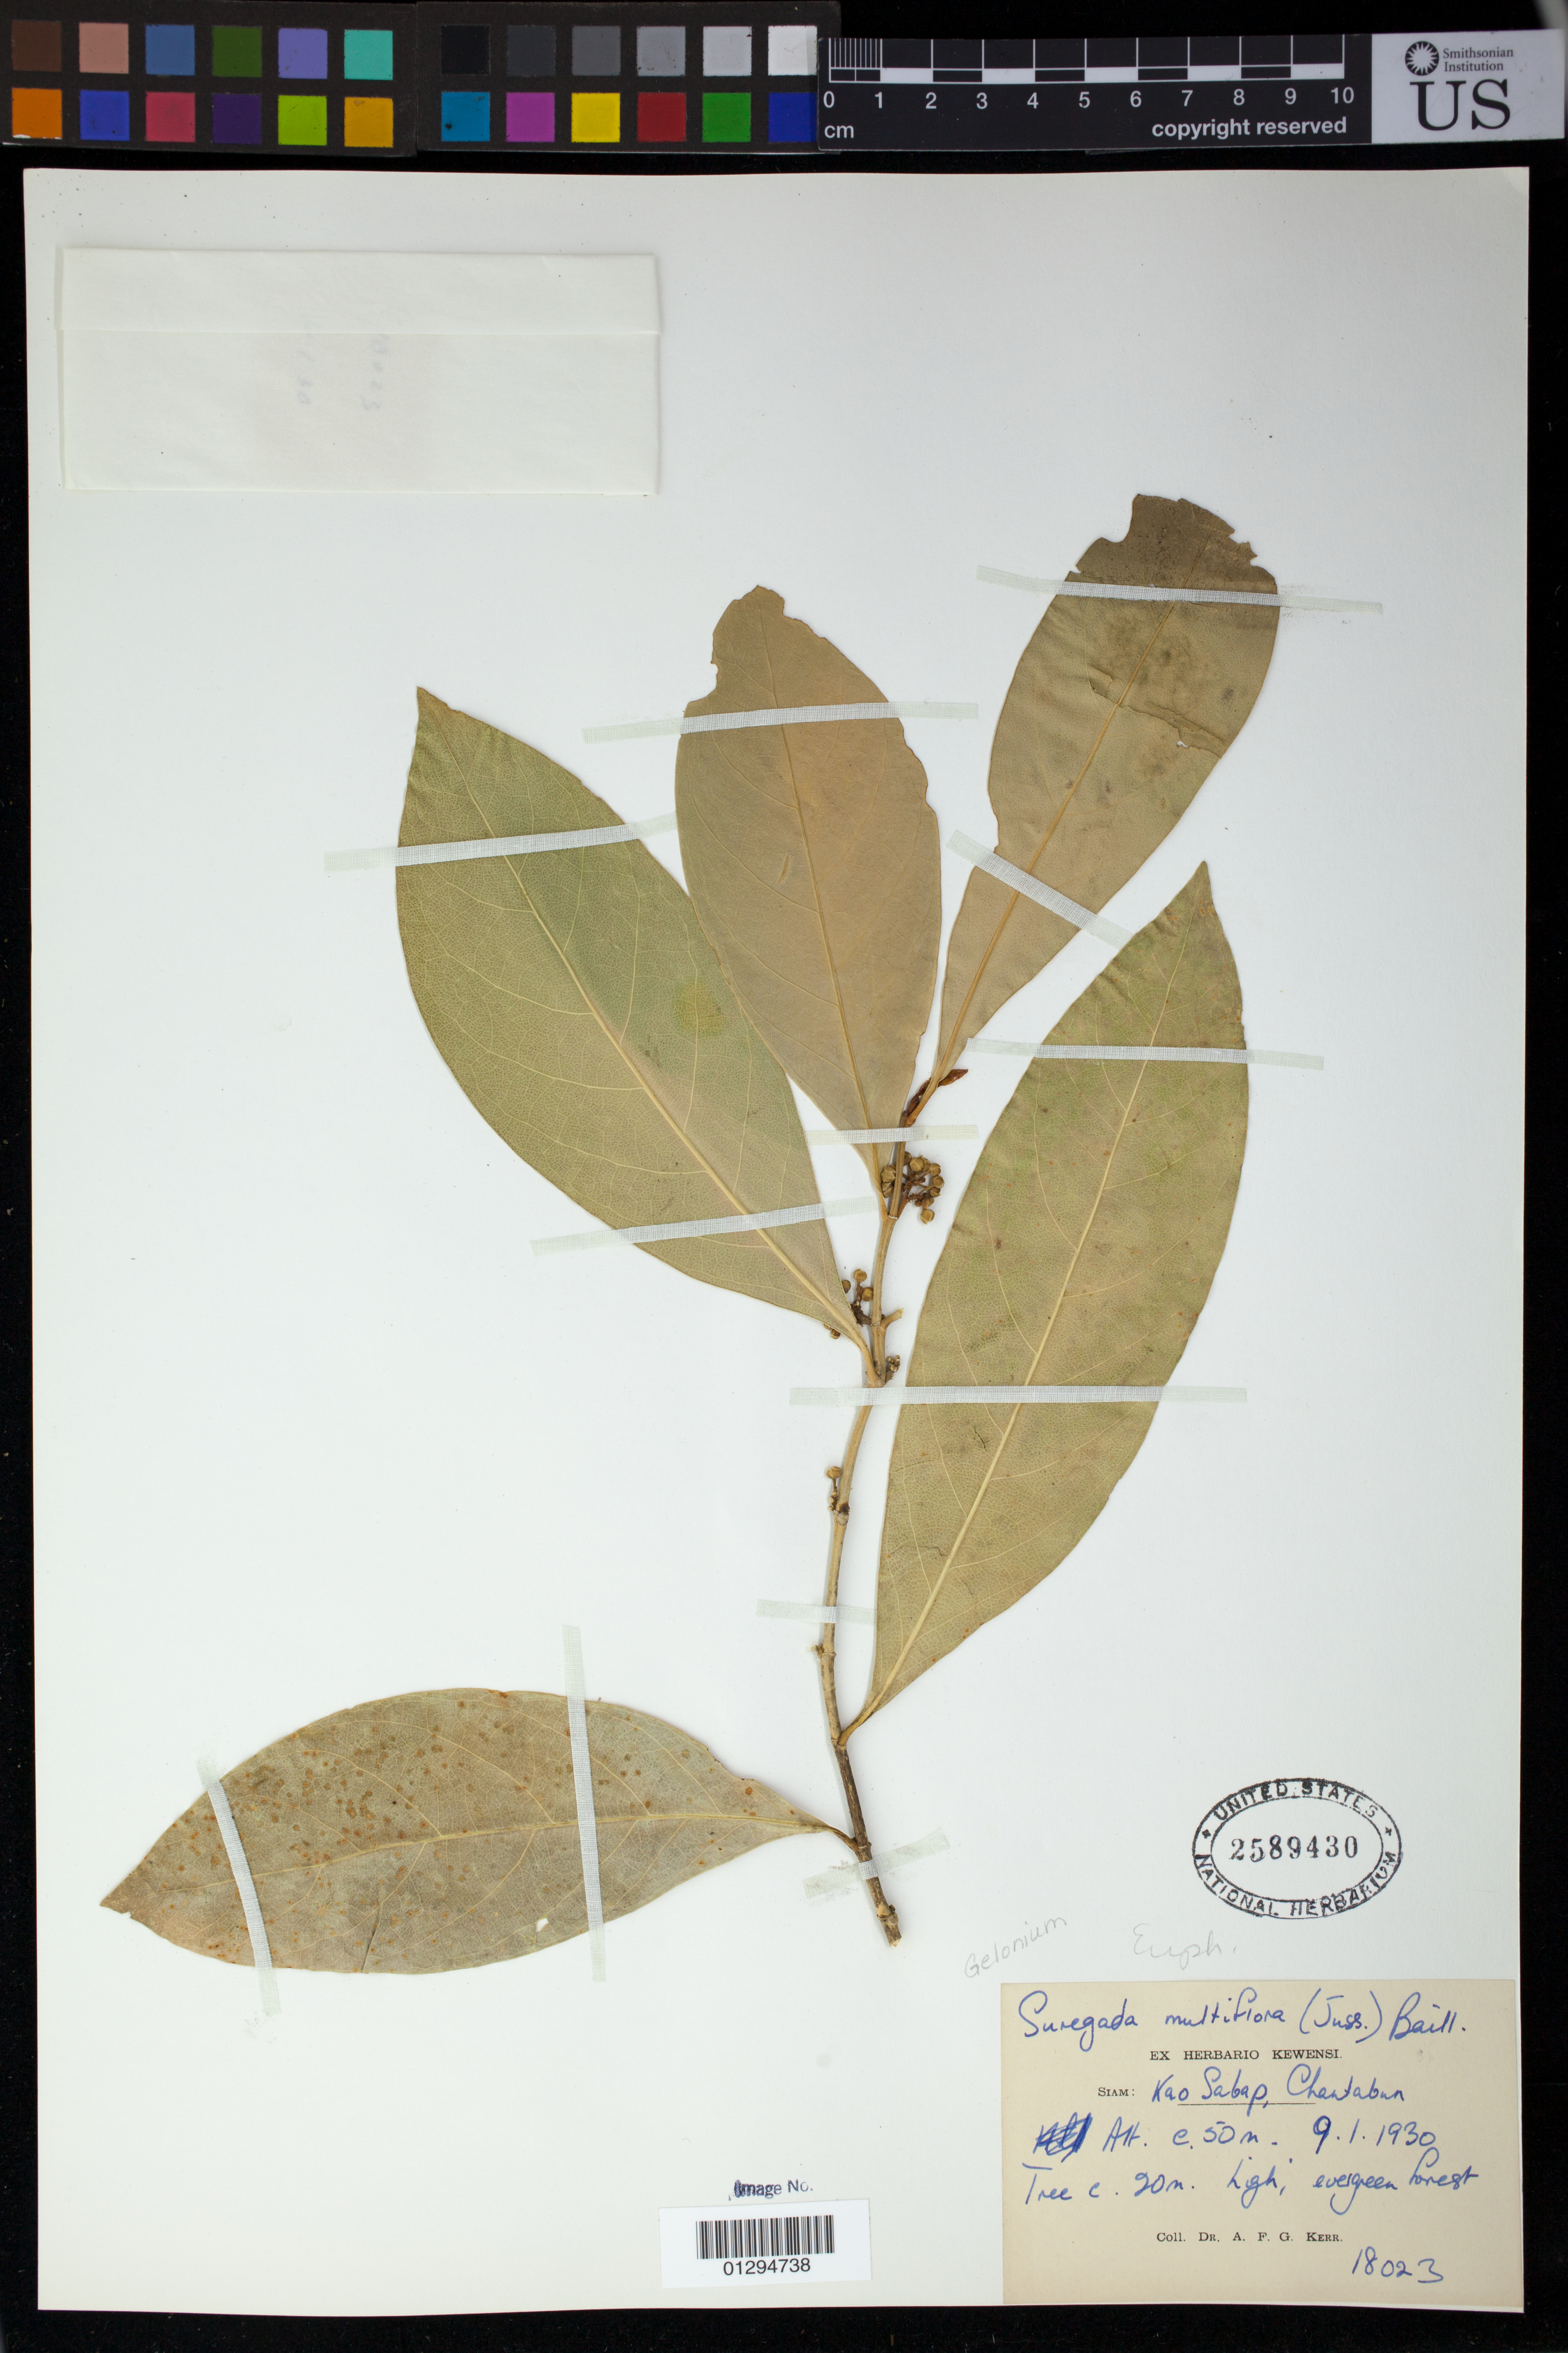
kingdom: Plantae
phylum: Tracheophyta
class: Magnoliopsida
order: Malpighiales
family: Euphorbiaceae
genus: Gelonium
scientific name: Gelonium multiflorum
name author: A. Juss.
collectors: A. F. G. Kerr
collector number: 18023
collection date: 1930-09-01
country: Thailand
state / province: Chanthaburi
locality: Kao Sabap, Chantabun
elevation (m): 50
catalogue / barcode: US 2589430